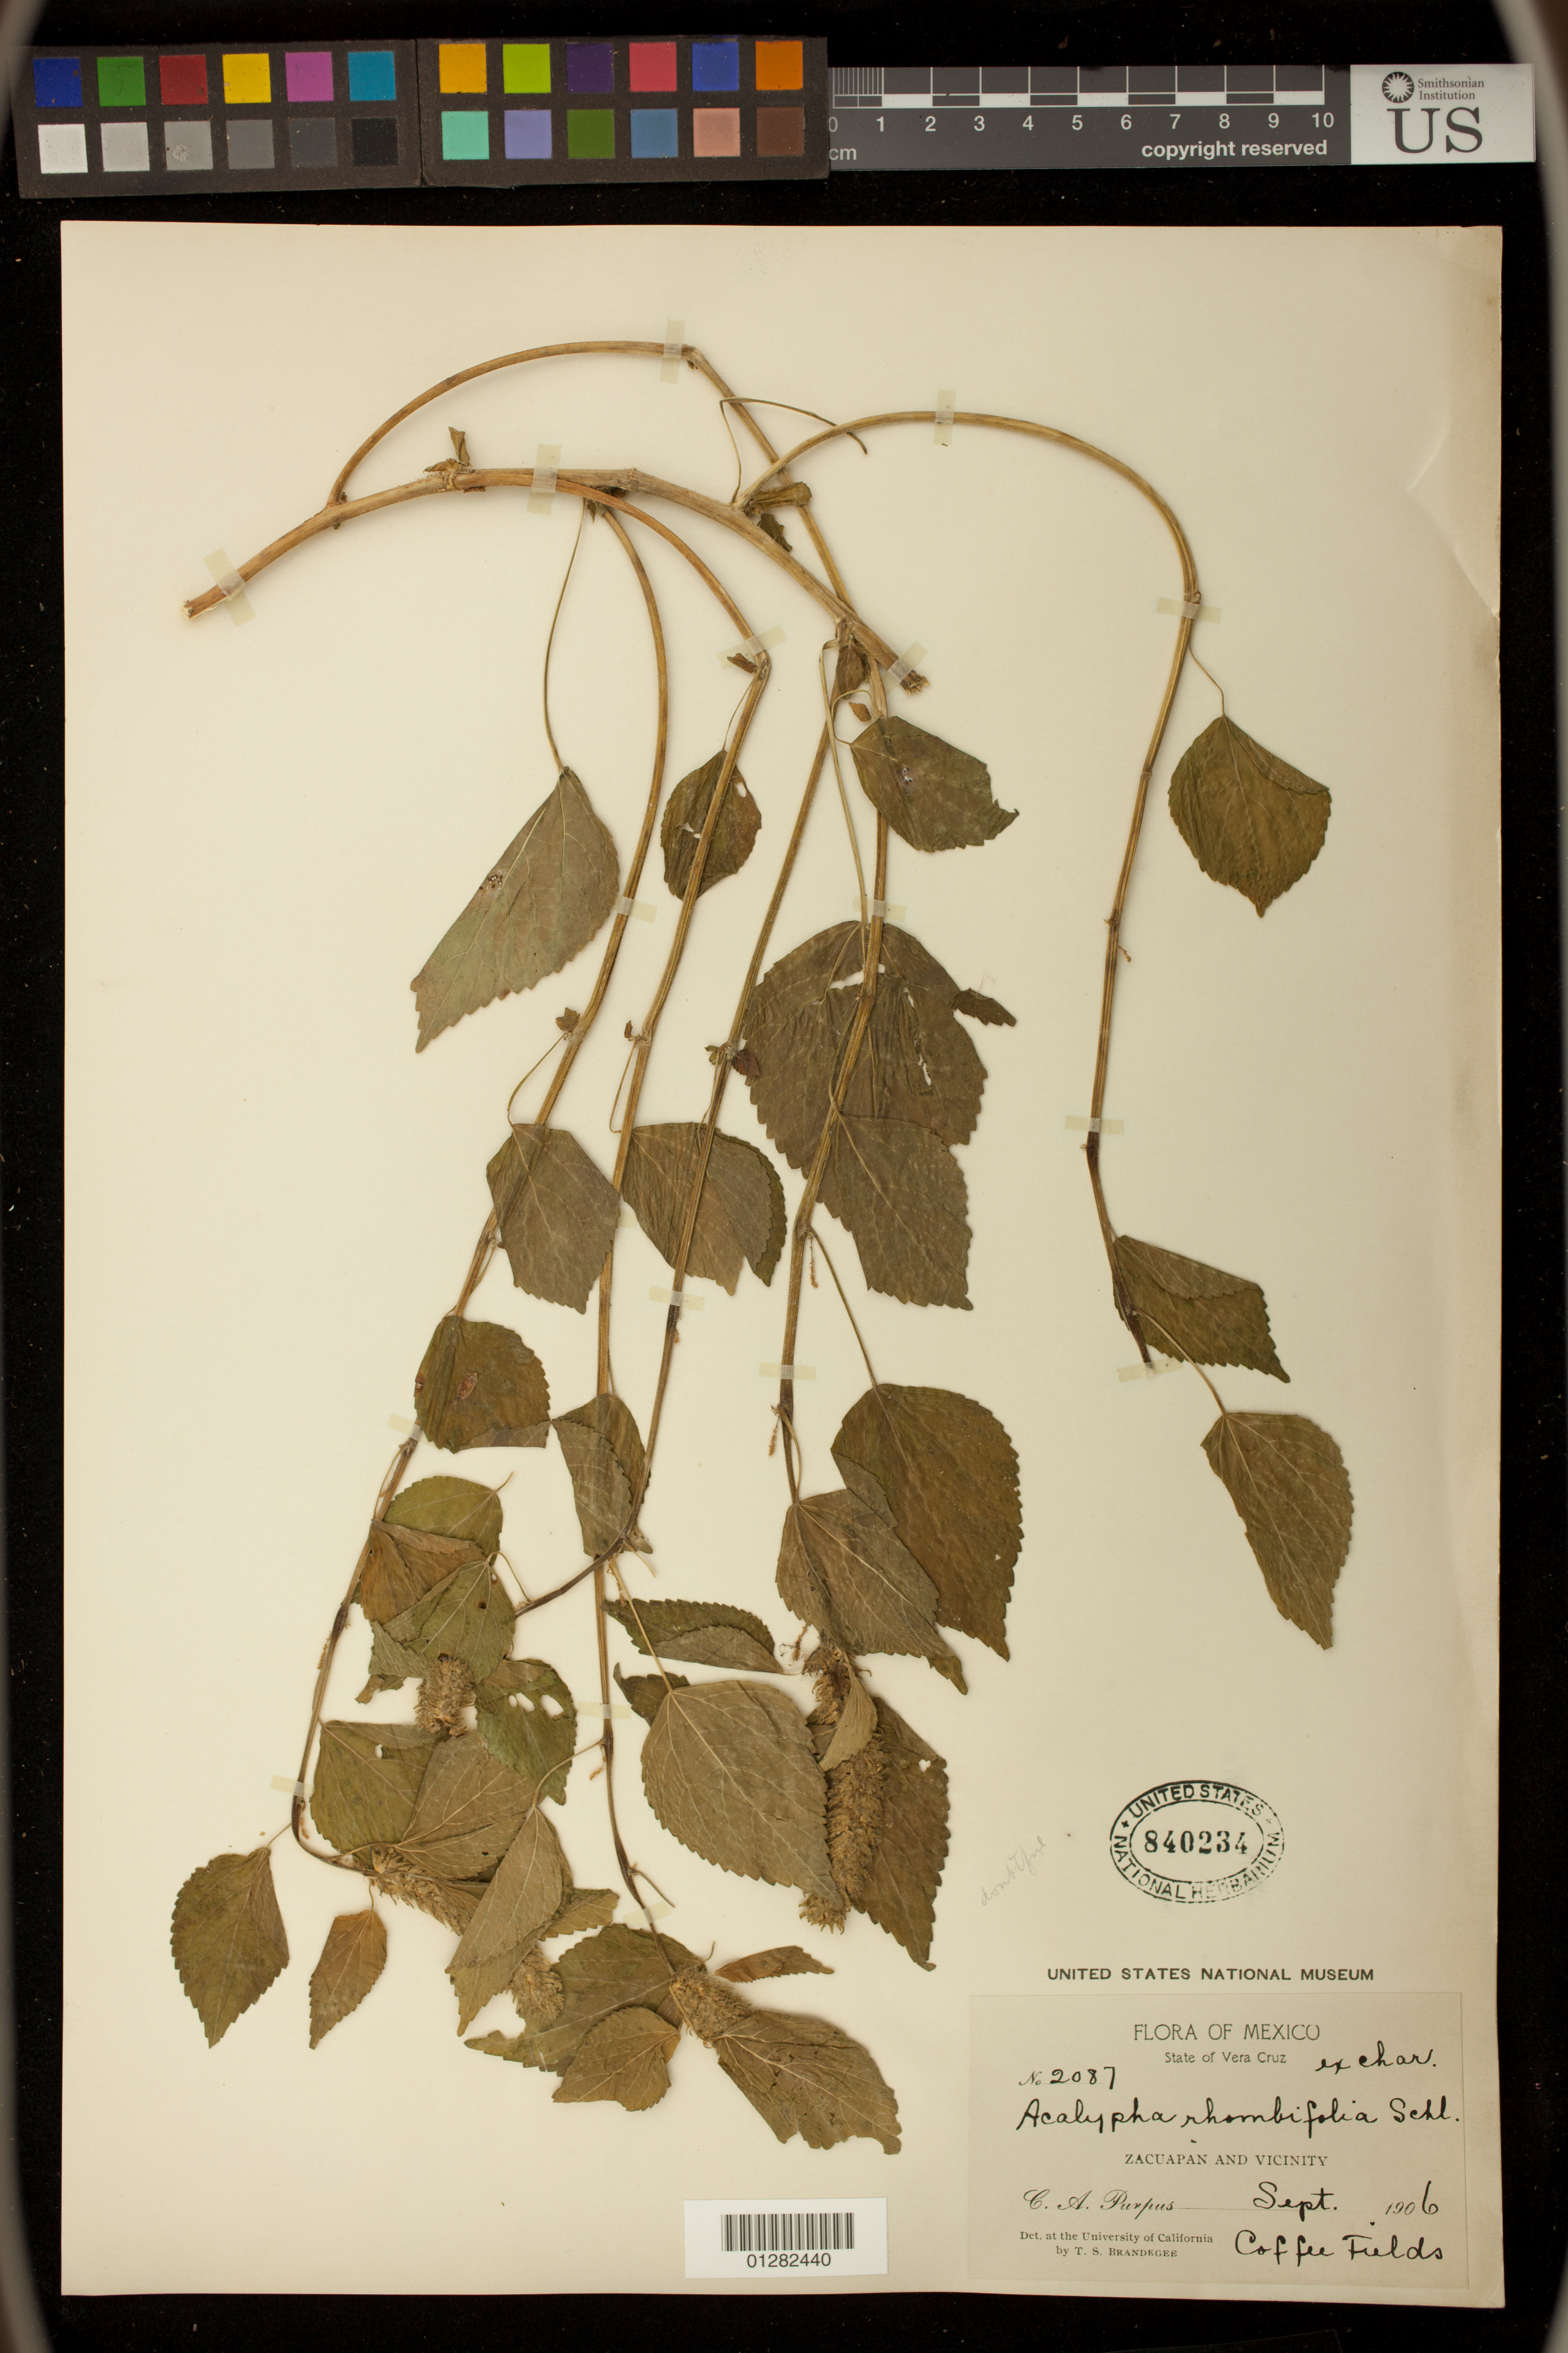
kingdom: Plantae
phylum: Tracheophyta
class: Magnoliopsida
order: Malpighiales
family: Euphorbiaceae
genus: Acalypha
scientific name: Acalypha rhombifolia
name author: Schltdl.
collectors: J. Ortega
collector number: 2087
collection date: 1906-09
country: Mexico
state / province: Veracruz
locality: Zacuapan and vicinity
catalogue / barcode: US 840234